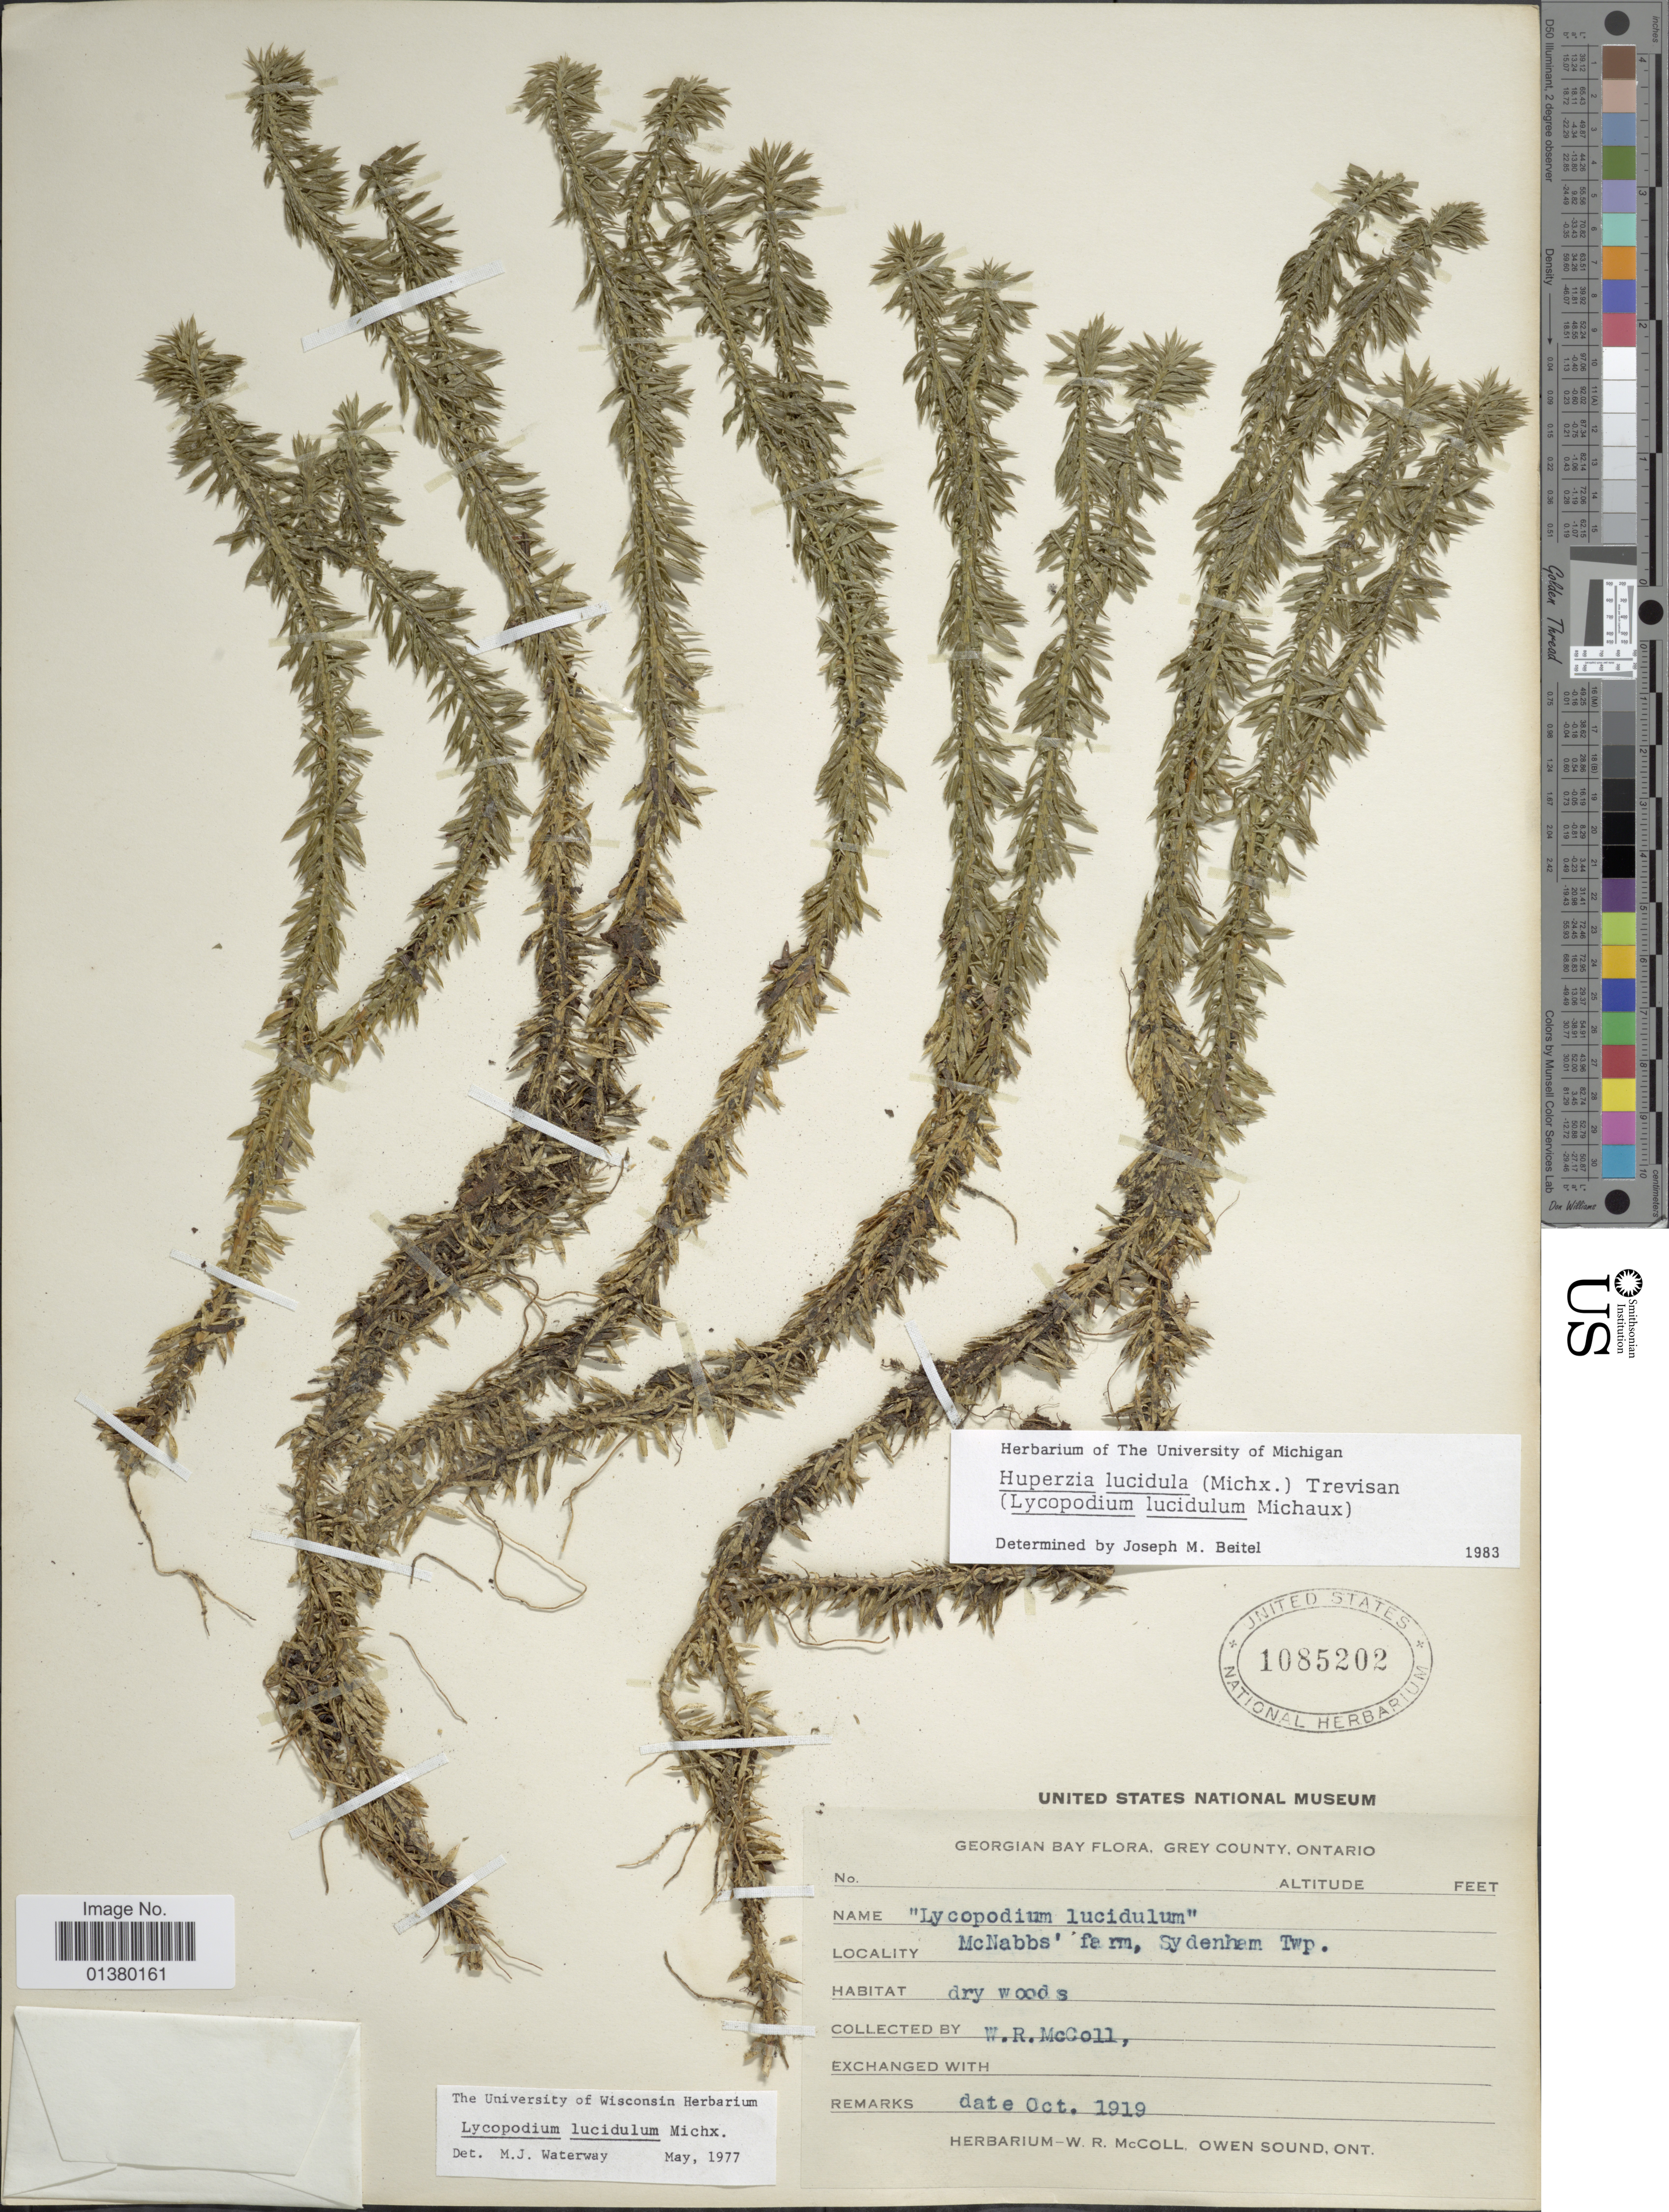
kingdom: Plantae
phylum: Tracheophyta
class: Lycopodiopsida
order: Lycopodiales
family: Lycopodiaceae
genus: Huperzia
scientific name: Huperzia lucidula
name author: (Michx.) Trevis.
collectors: W. McColl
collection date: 1919-10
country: Canada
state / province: Ontario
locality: McNabbs farm, Sydenham Twp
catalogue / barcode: US 1085202